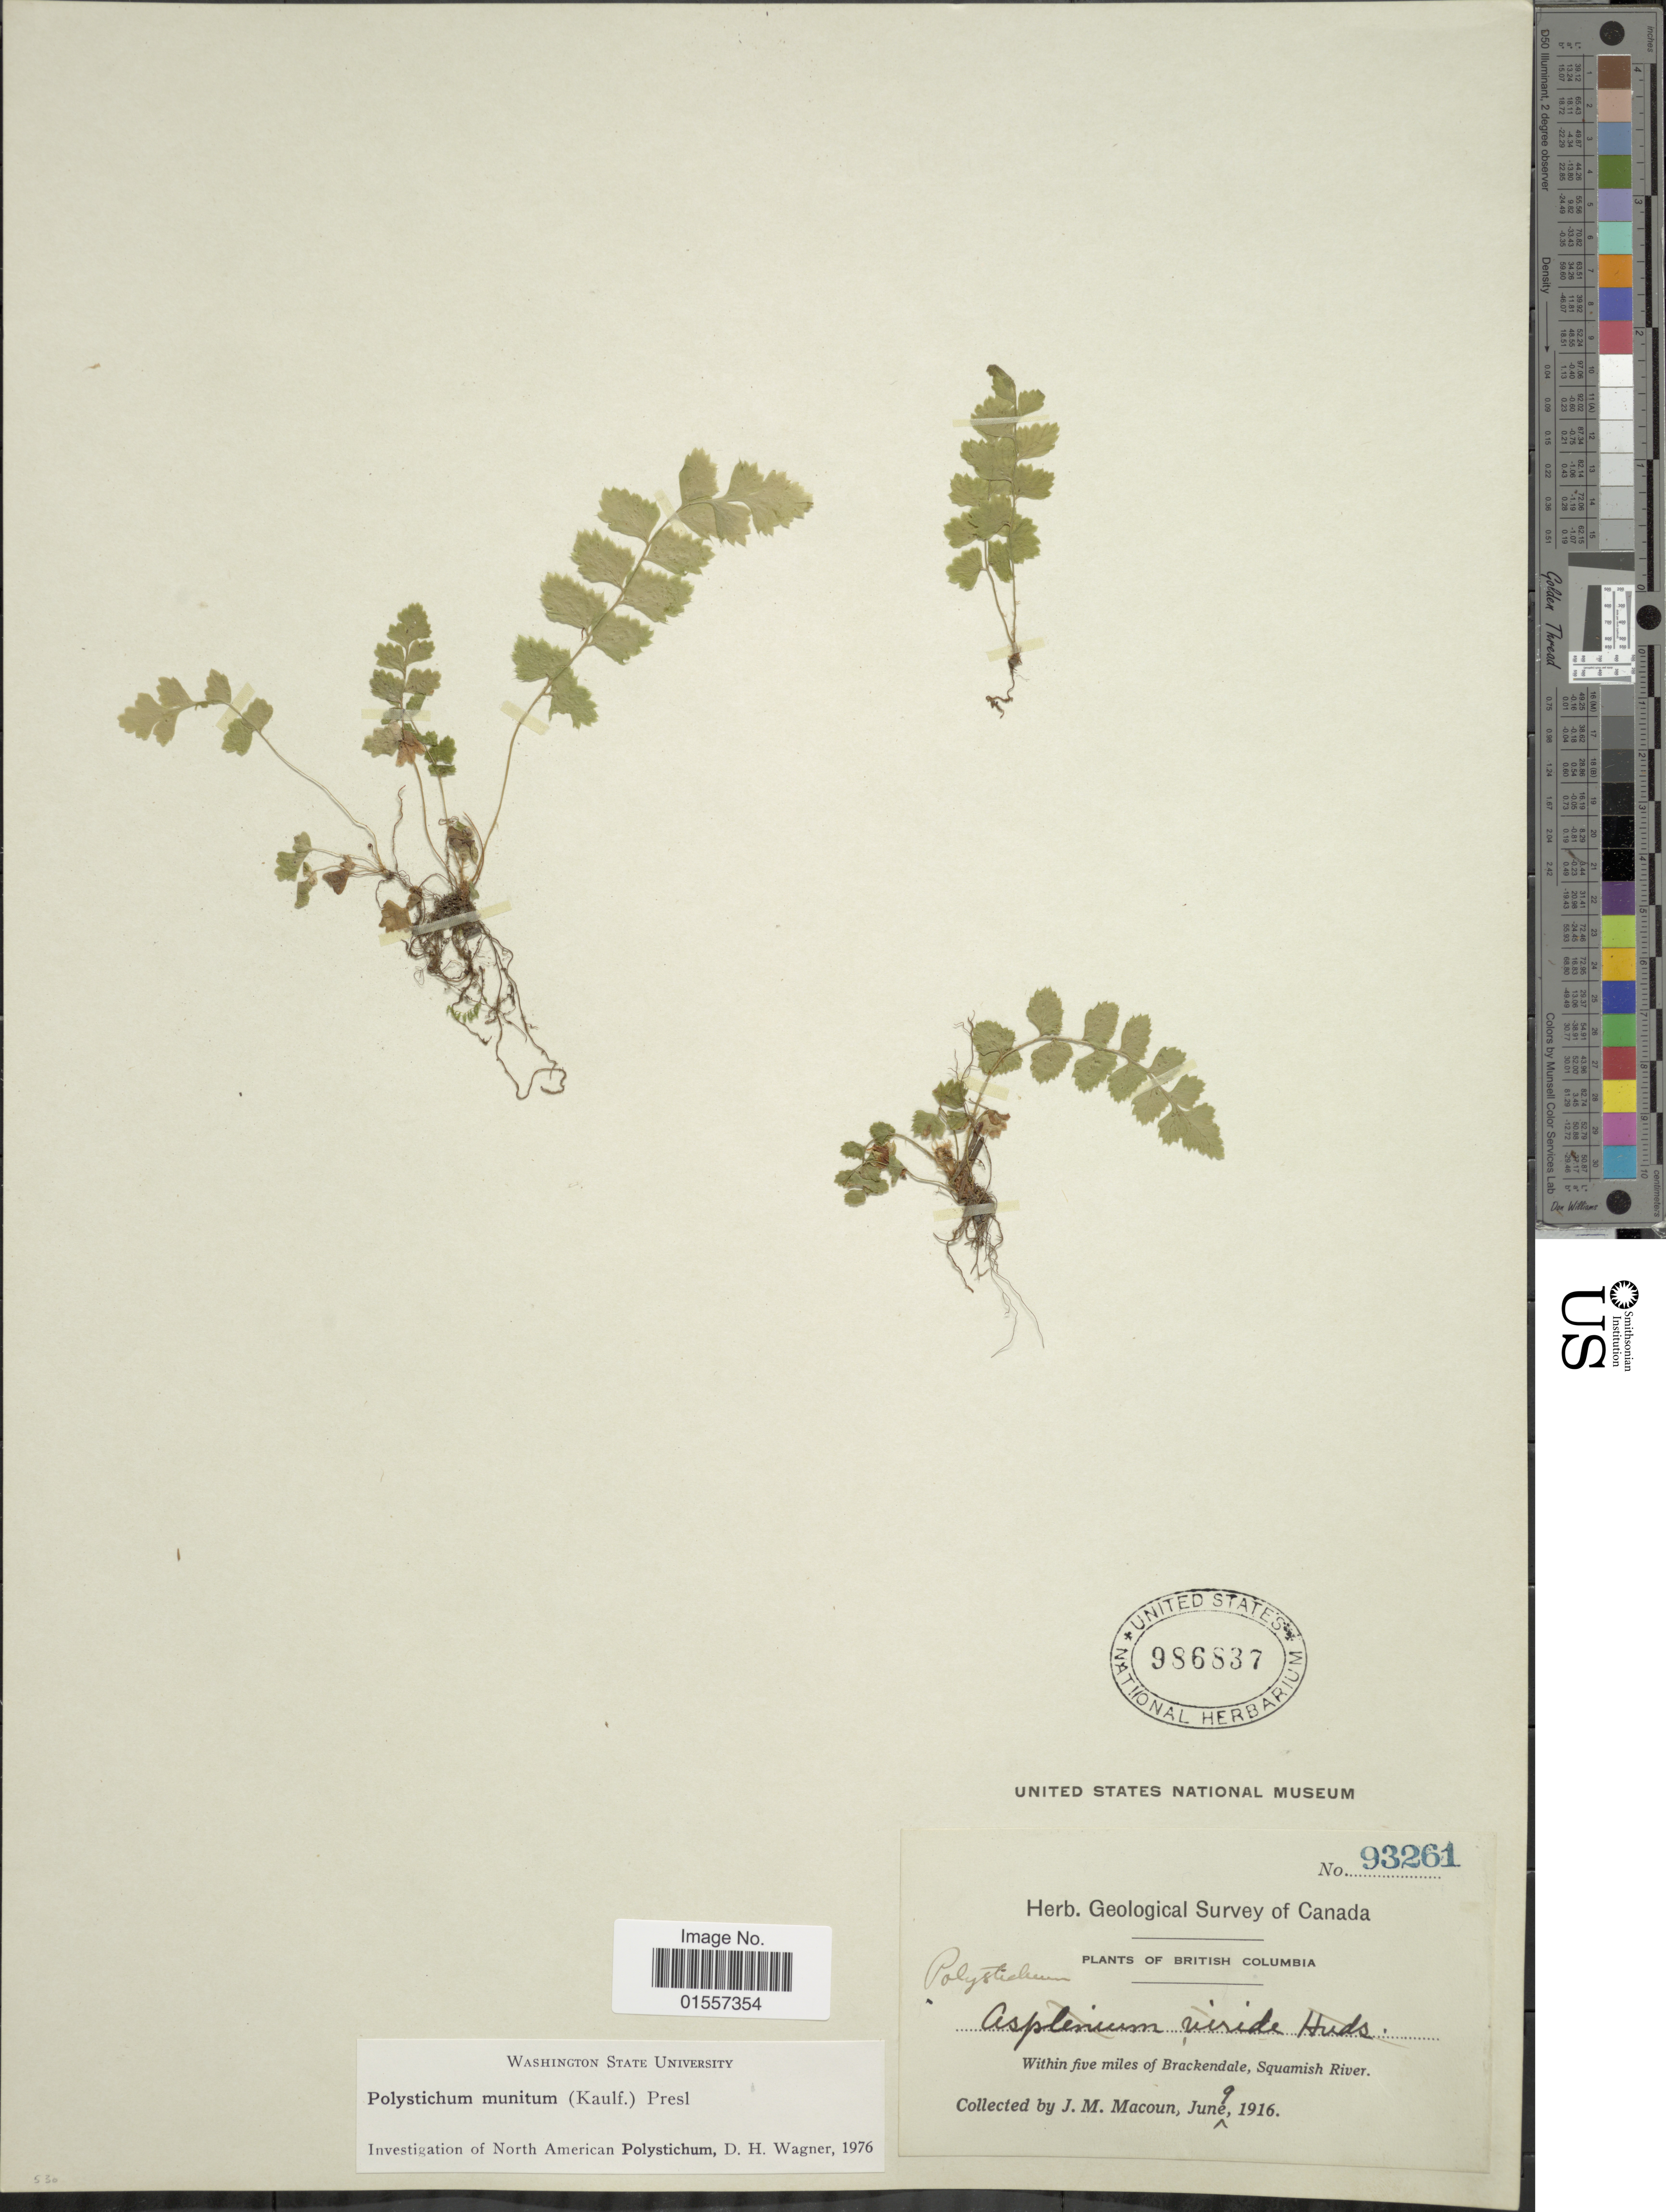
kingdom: Plantae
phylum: Tracheophyta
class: Polypodiopsida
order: Polypodiales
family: Dryopteridaceae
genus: Polystichum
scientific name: Polystichum munitum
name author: (Kaulf.) C. Presl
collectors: J. M. Macoun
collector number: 93261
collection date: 1916-06-09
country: Canada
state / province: British Columbia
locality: British Columbia, within five miles of Brackendale, Squamish river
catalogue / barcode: US 986837